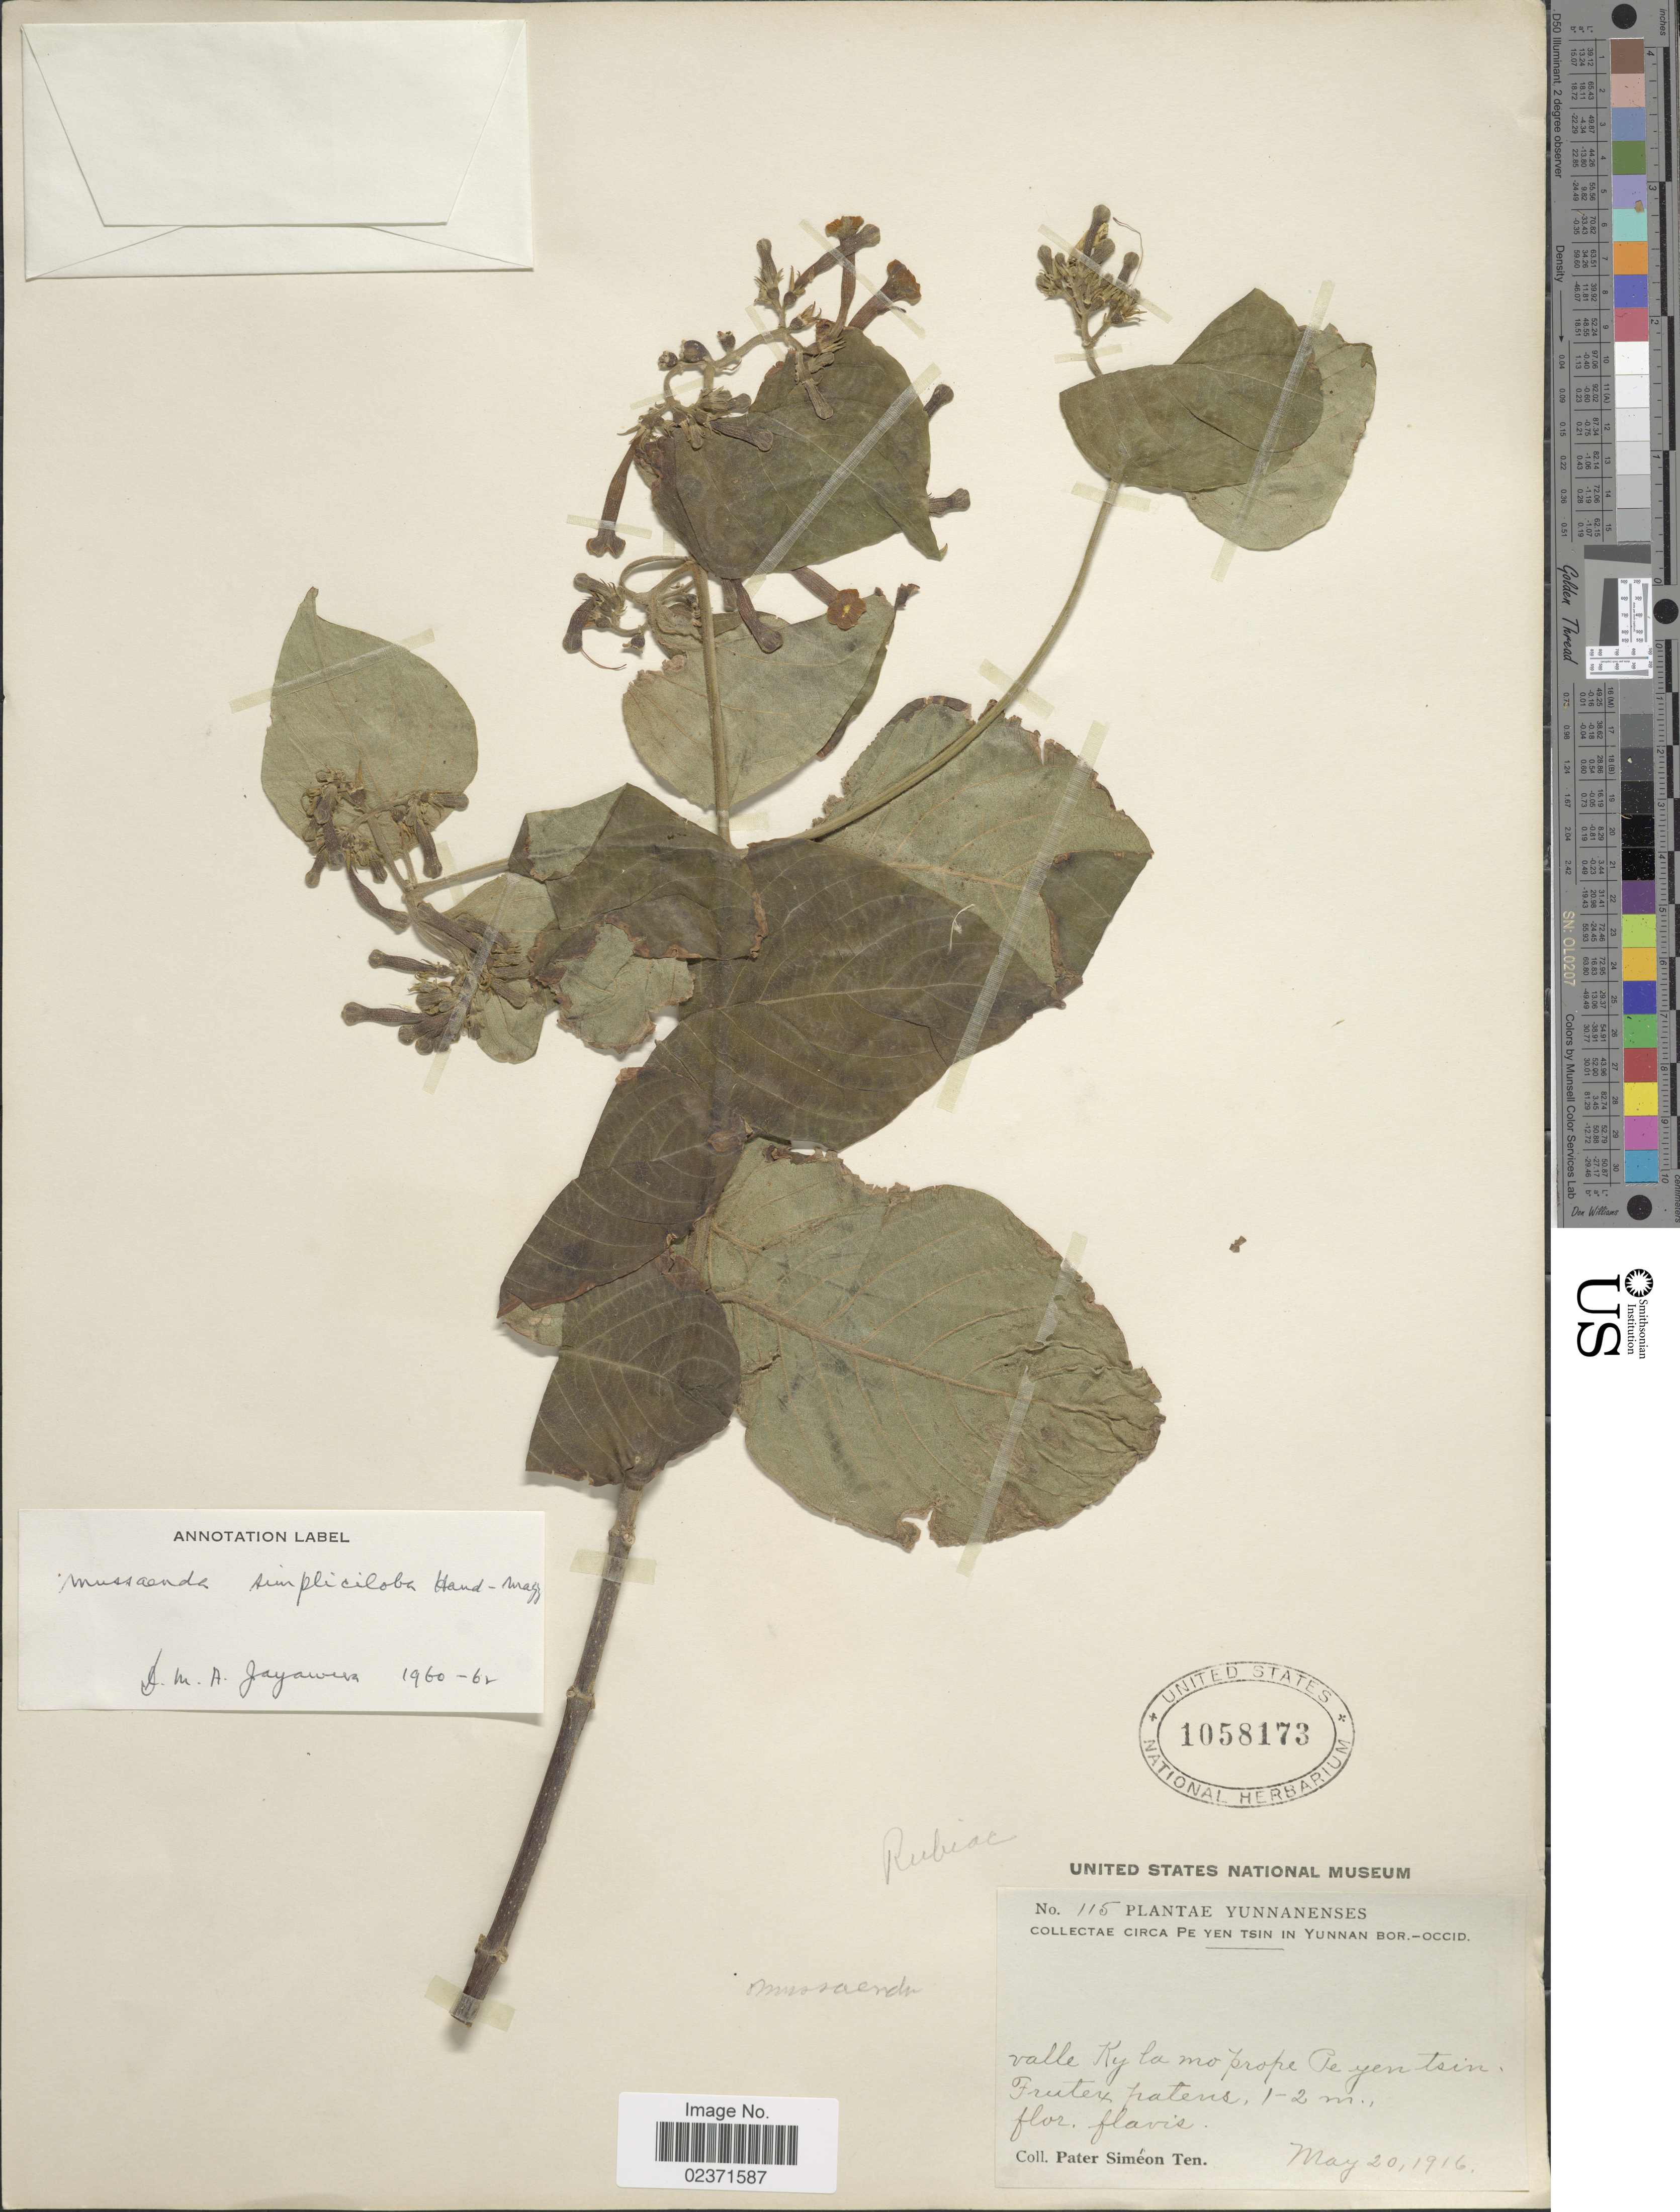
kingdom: Plantae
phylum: Tracheophyta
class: Magnoliopsida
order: Gentianales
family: Rubiaceae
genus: Mussaenda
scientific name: Mussaenda simpliciloba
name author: Hand.-Mazz.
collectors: P. S. Ten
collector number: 115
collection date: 1916-05-20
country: China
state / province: Yunnan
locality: Yunnanenses. Circa pe Yen Tsin in Yunnan Bor.-occid. Valle Ky la mo prope Pe yen tsin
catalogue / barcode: US 1058173